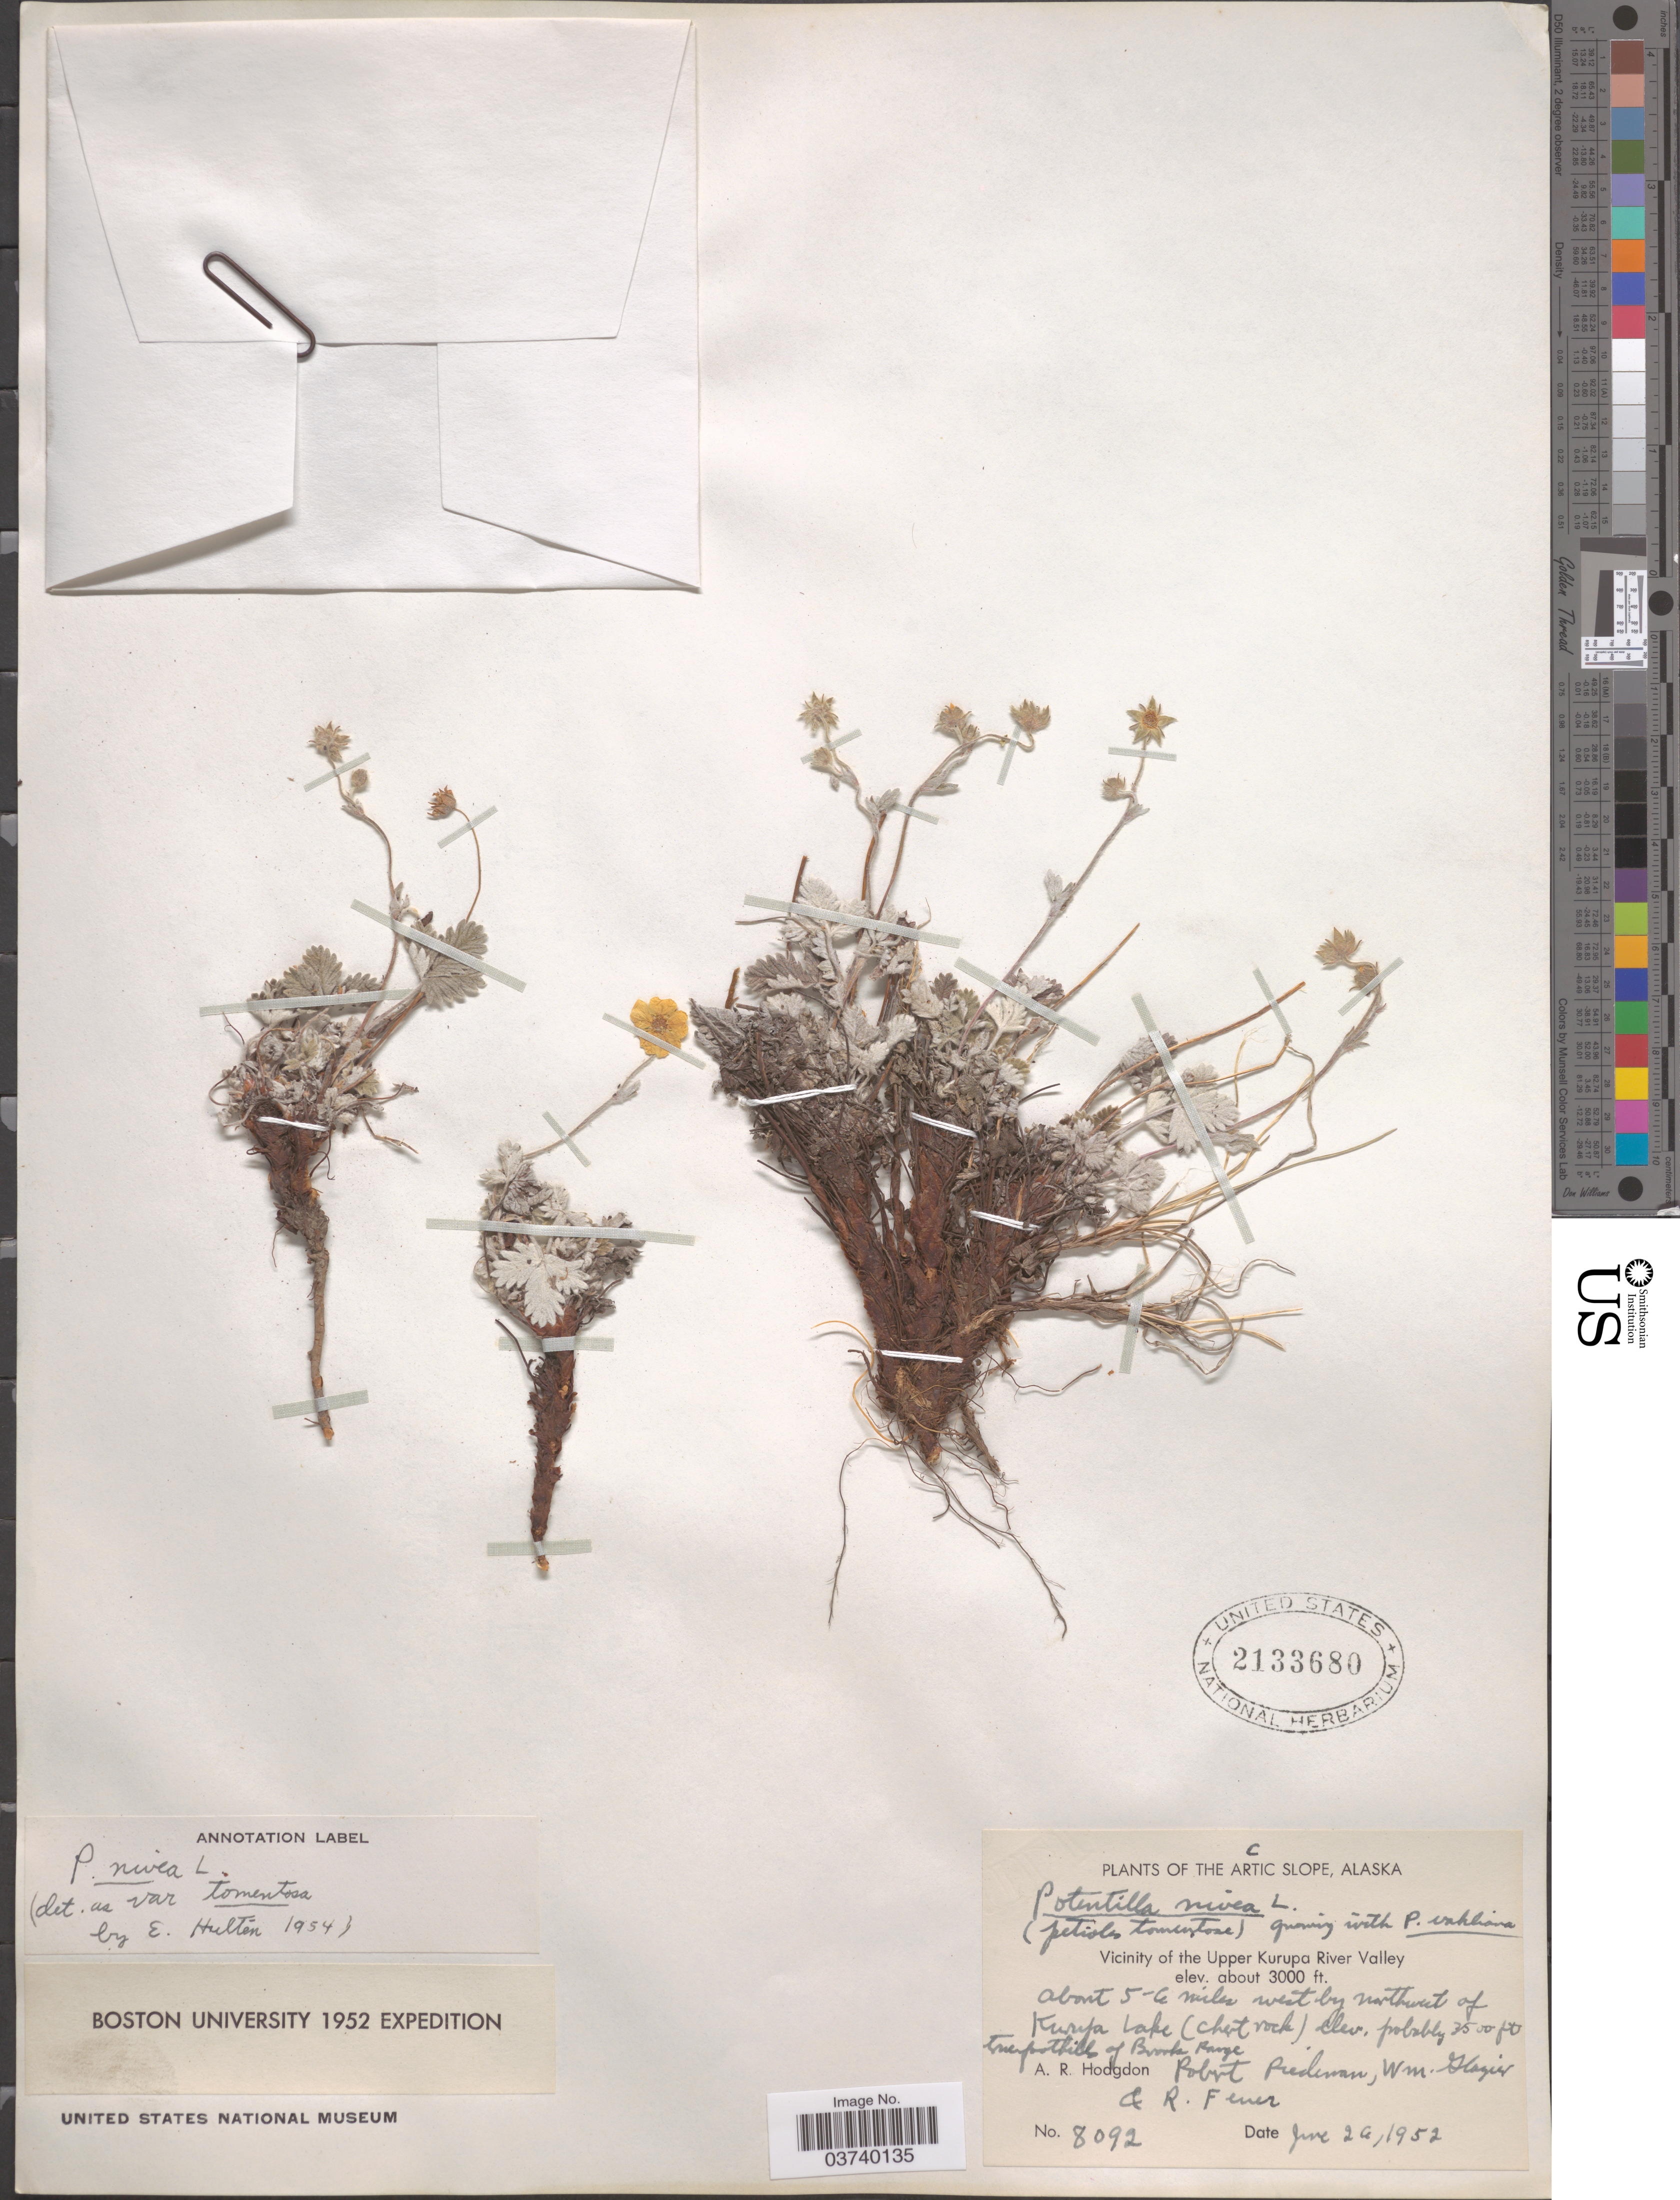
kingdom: Plantae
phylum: Tracheophyta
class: Magnoliopsida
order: Rosales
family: Rosaceae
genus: Potentilla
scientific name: Potentilla nivea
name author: L.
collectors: A. R. Hodgdon, R. Piedeman, W. Glazier & R. Feuer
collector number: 8092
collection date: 1952-06-26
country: United States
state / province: Alaska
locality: The Arctic Slope. Vicinity of the Upper Kurupa River Valley. About 5-6 miles west by northwest of Kurupa Lake (chert rock). The foothills of Brooks Range.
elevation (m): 914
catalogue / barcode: US 2133680